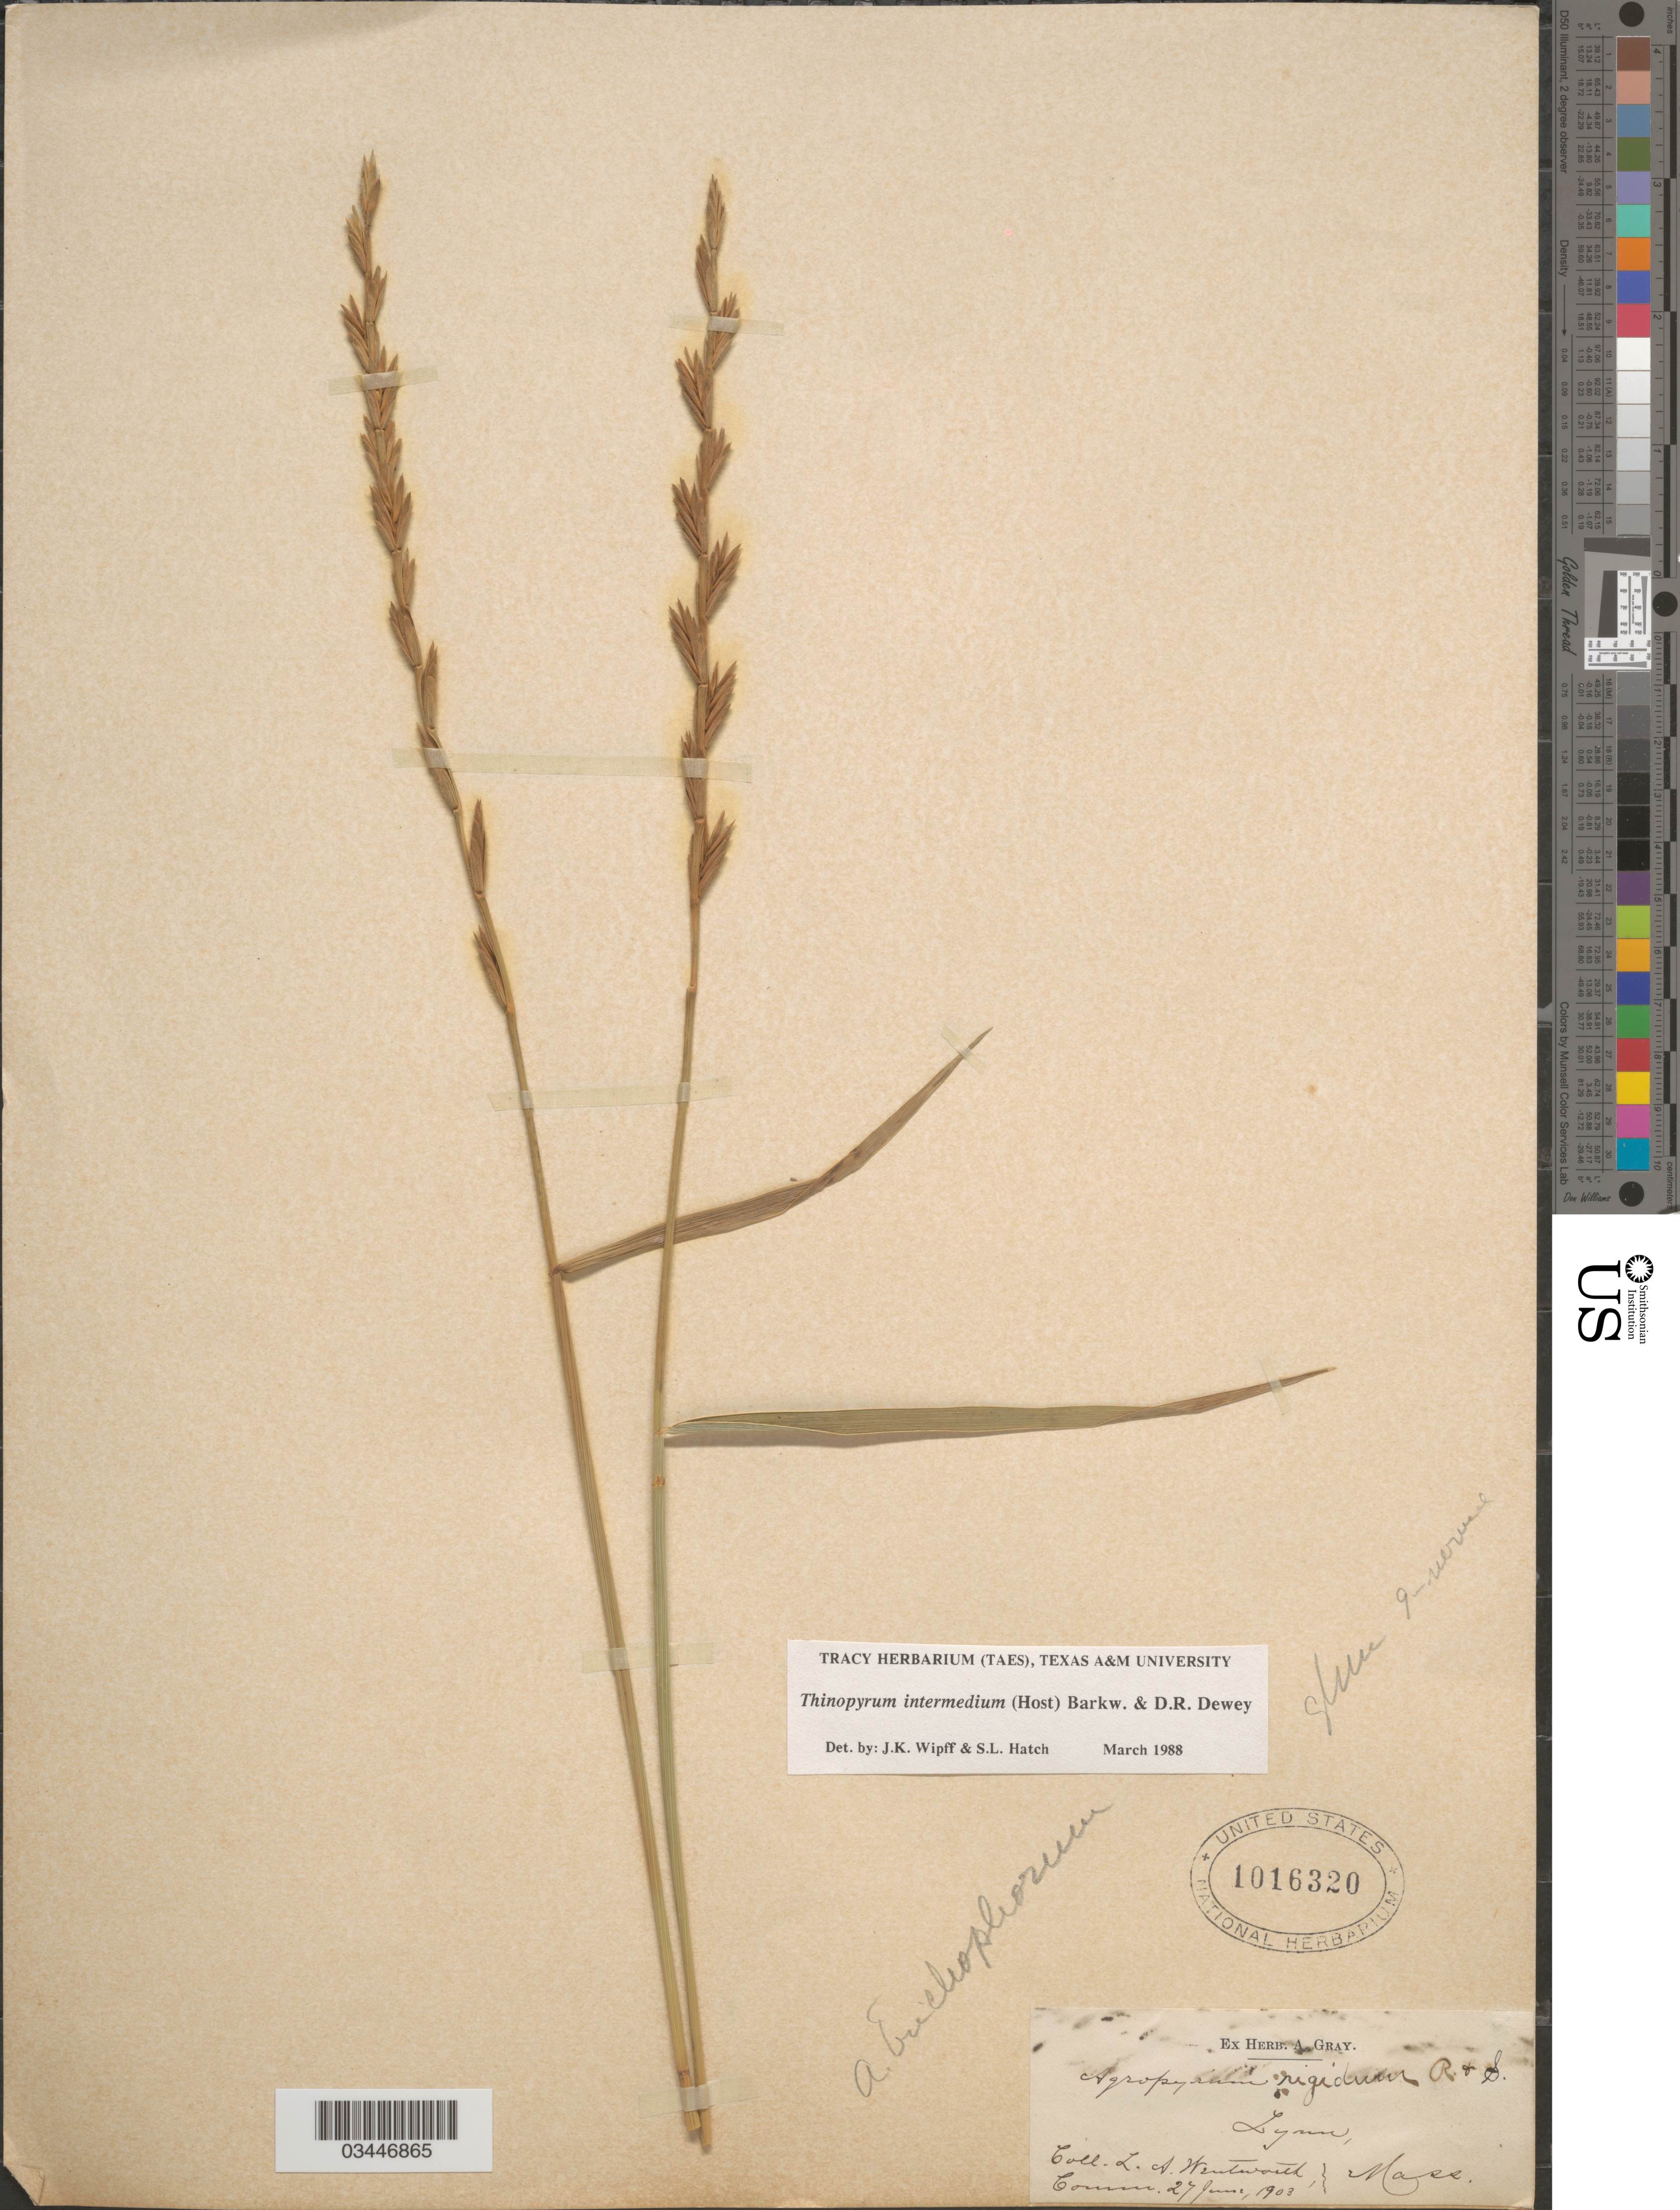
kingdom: Plantae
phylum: Tracheophyta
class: Liliopsida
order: Poales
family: Poaceae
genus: Aegilops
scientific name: Aegilops sp.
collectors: L. Wentworth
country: United States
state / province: Massachusetts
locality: Lynn.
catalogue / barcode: US 1016320